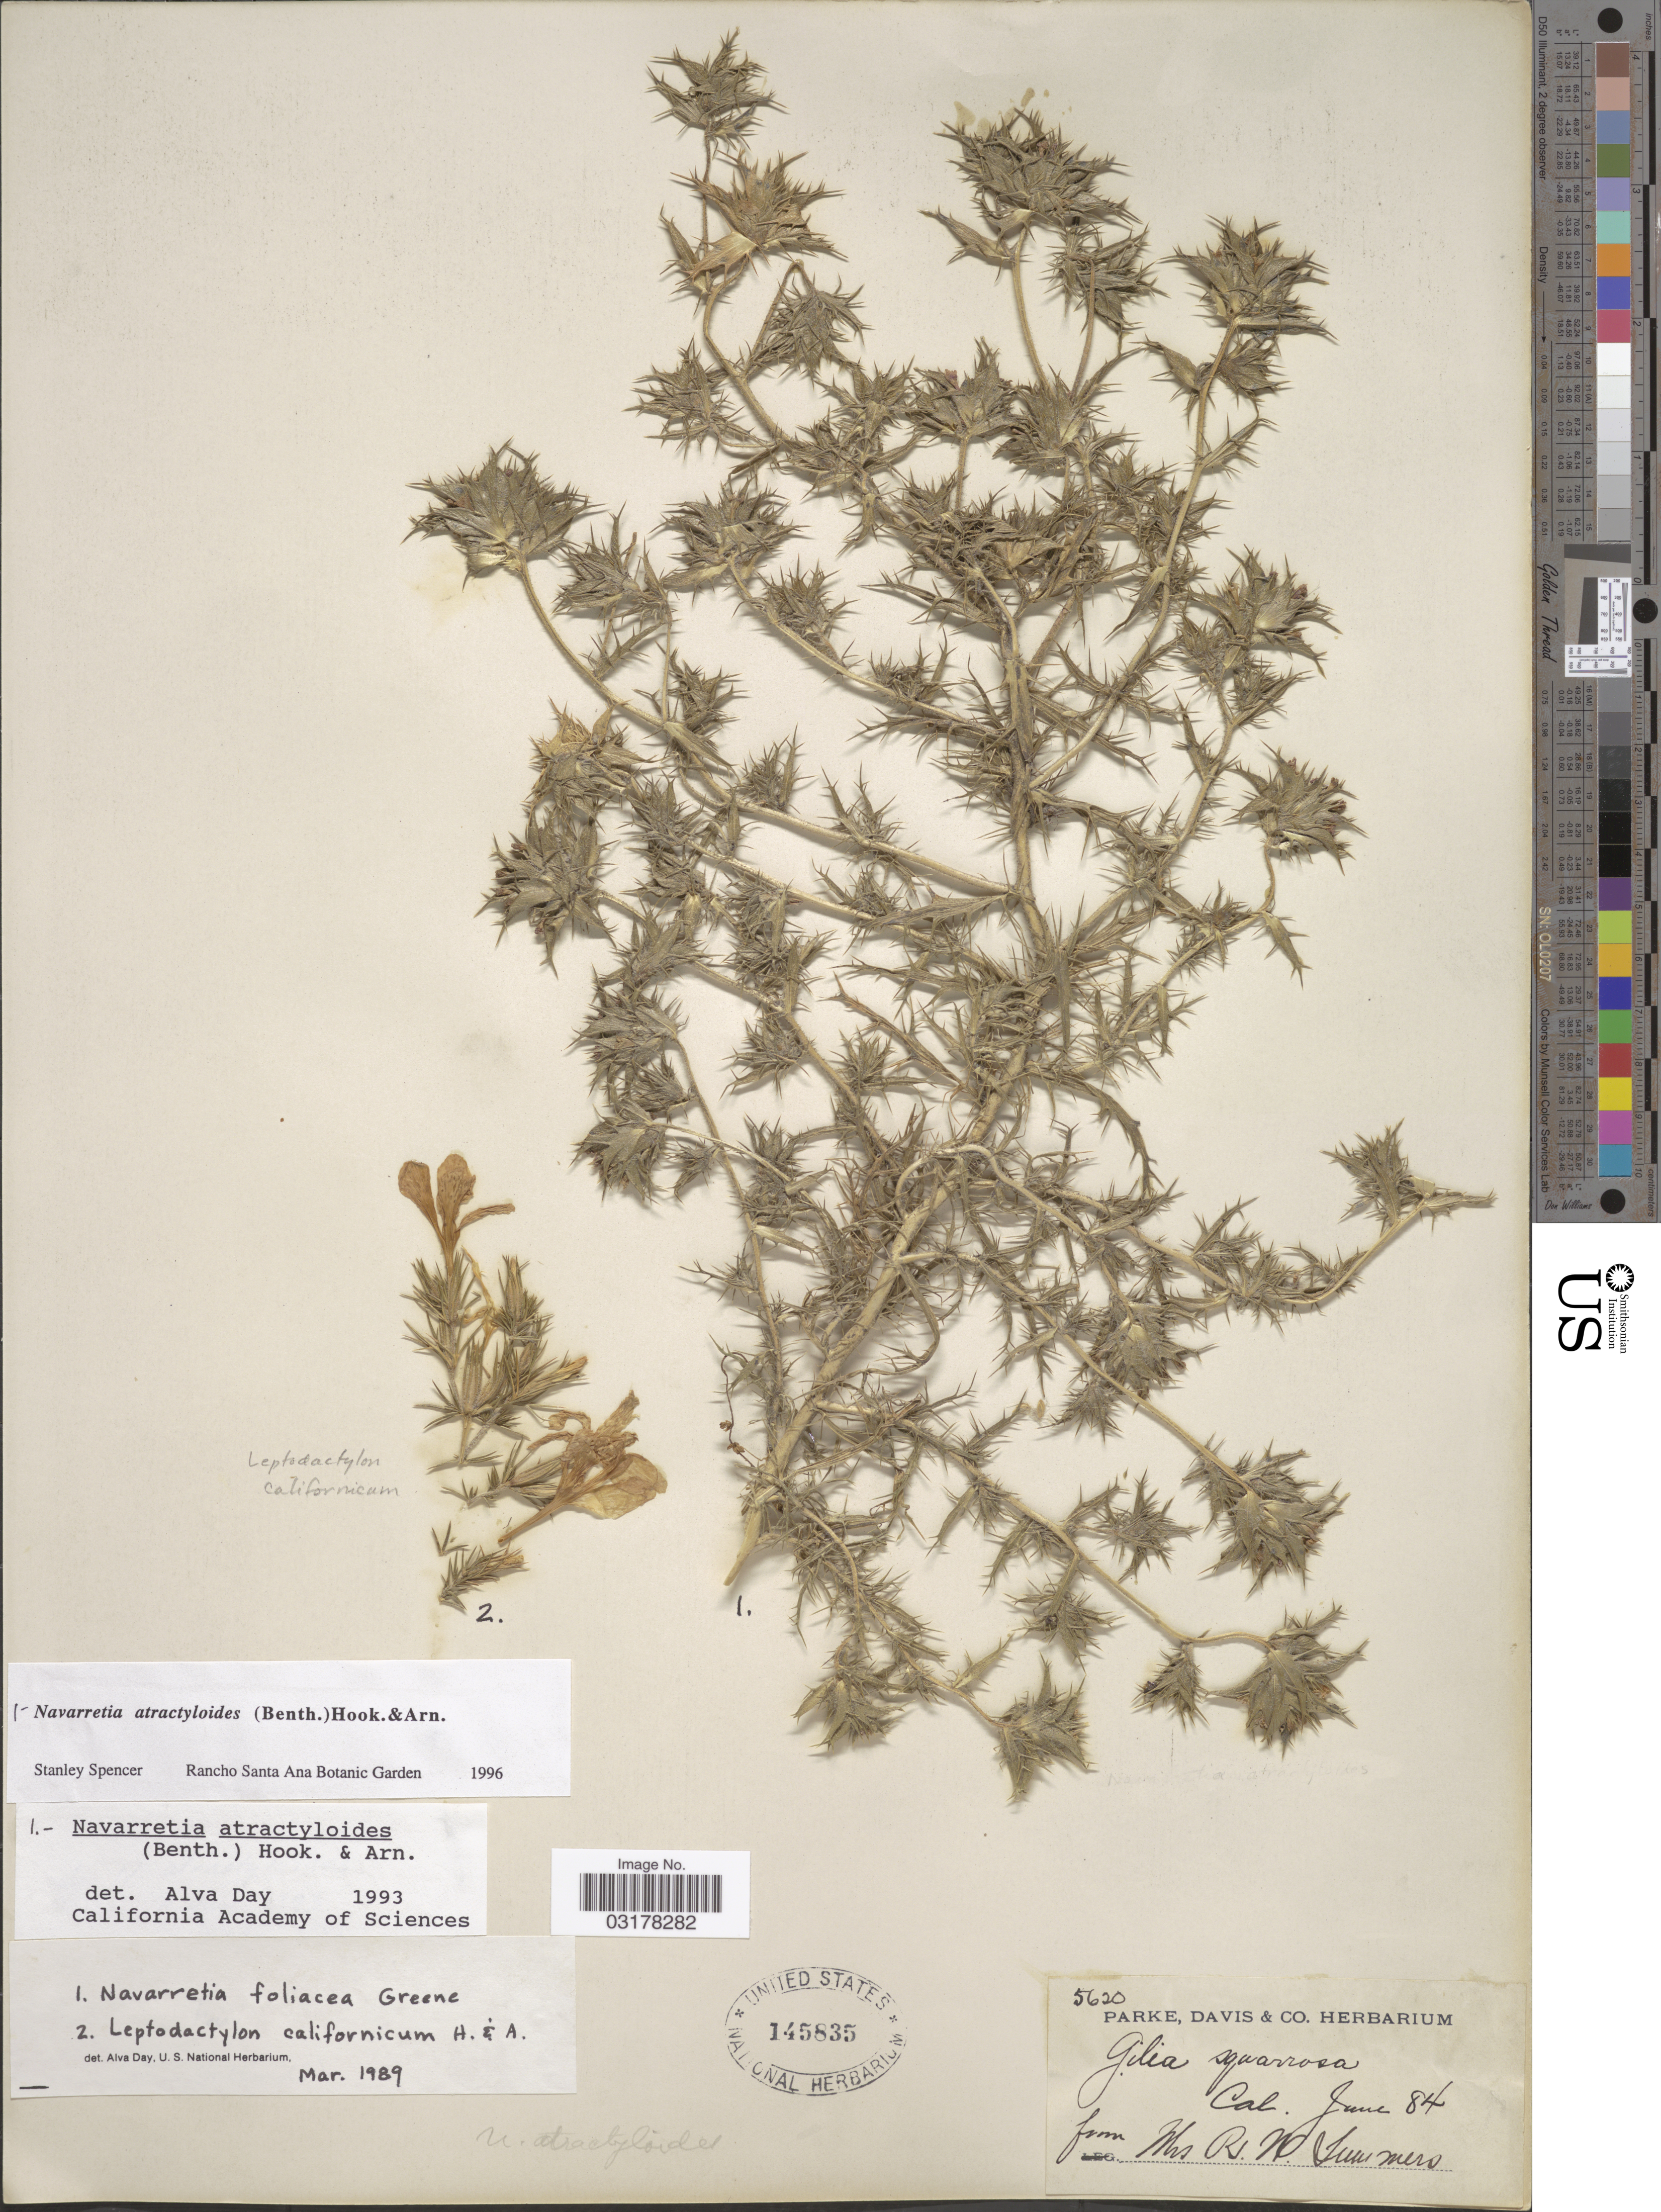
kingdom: Plantae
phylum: Tracheophyta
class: Magnoliopsida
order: Ericales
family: Polemoniaceae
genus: Navarretia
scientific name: Navarretia atractyloides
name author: (Benth.) Hook. & Arn.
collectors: R. Summers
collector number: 5620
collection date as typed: Transcribed d/m/y: /6/84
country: United States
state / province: California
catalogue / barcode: US 145835